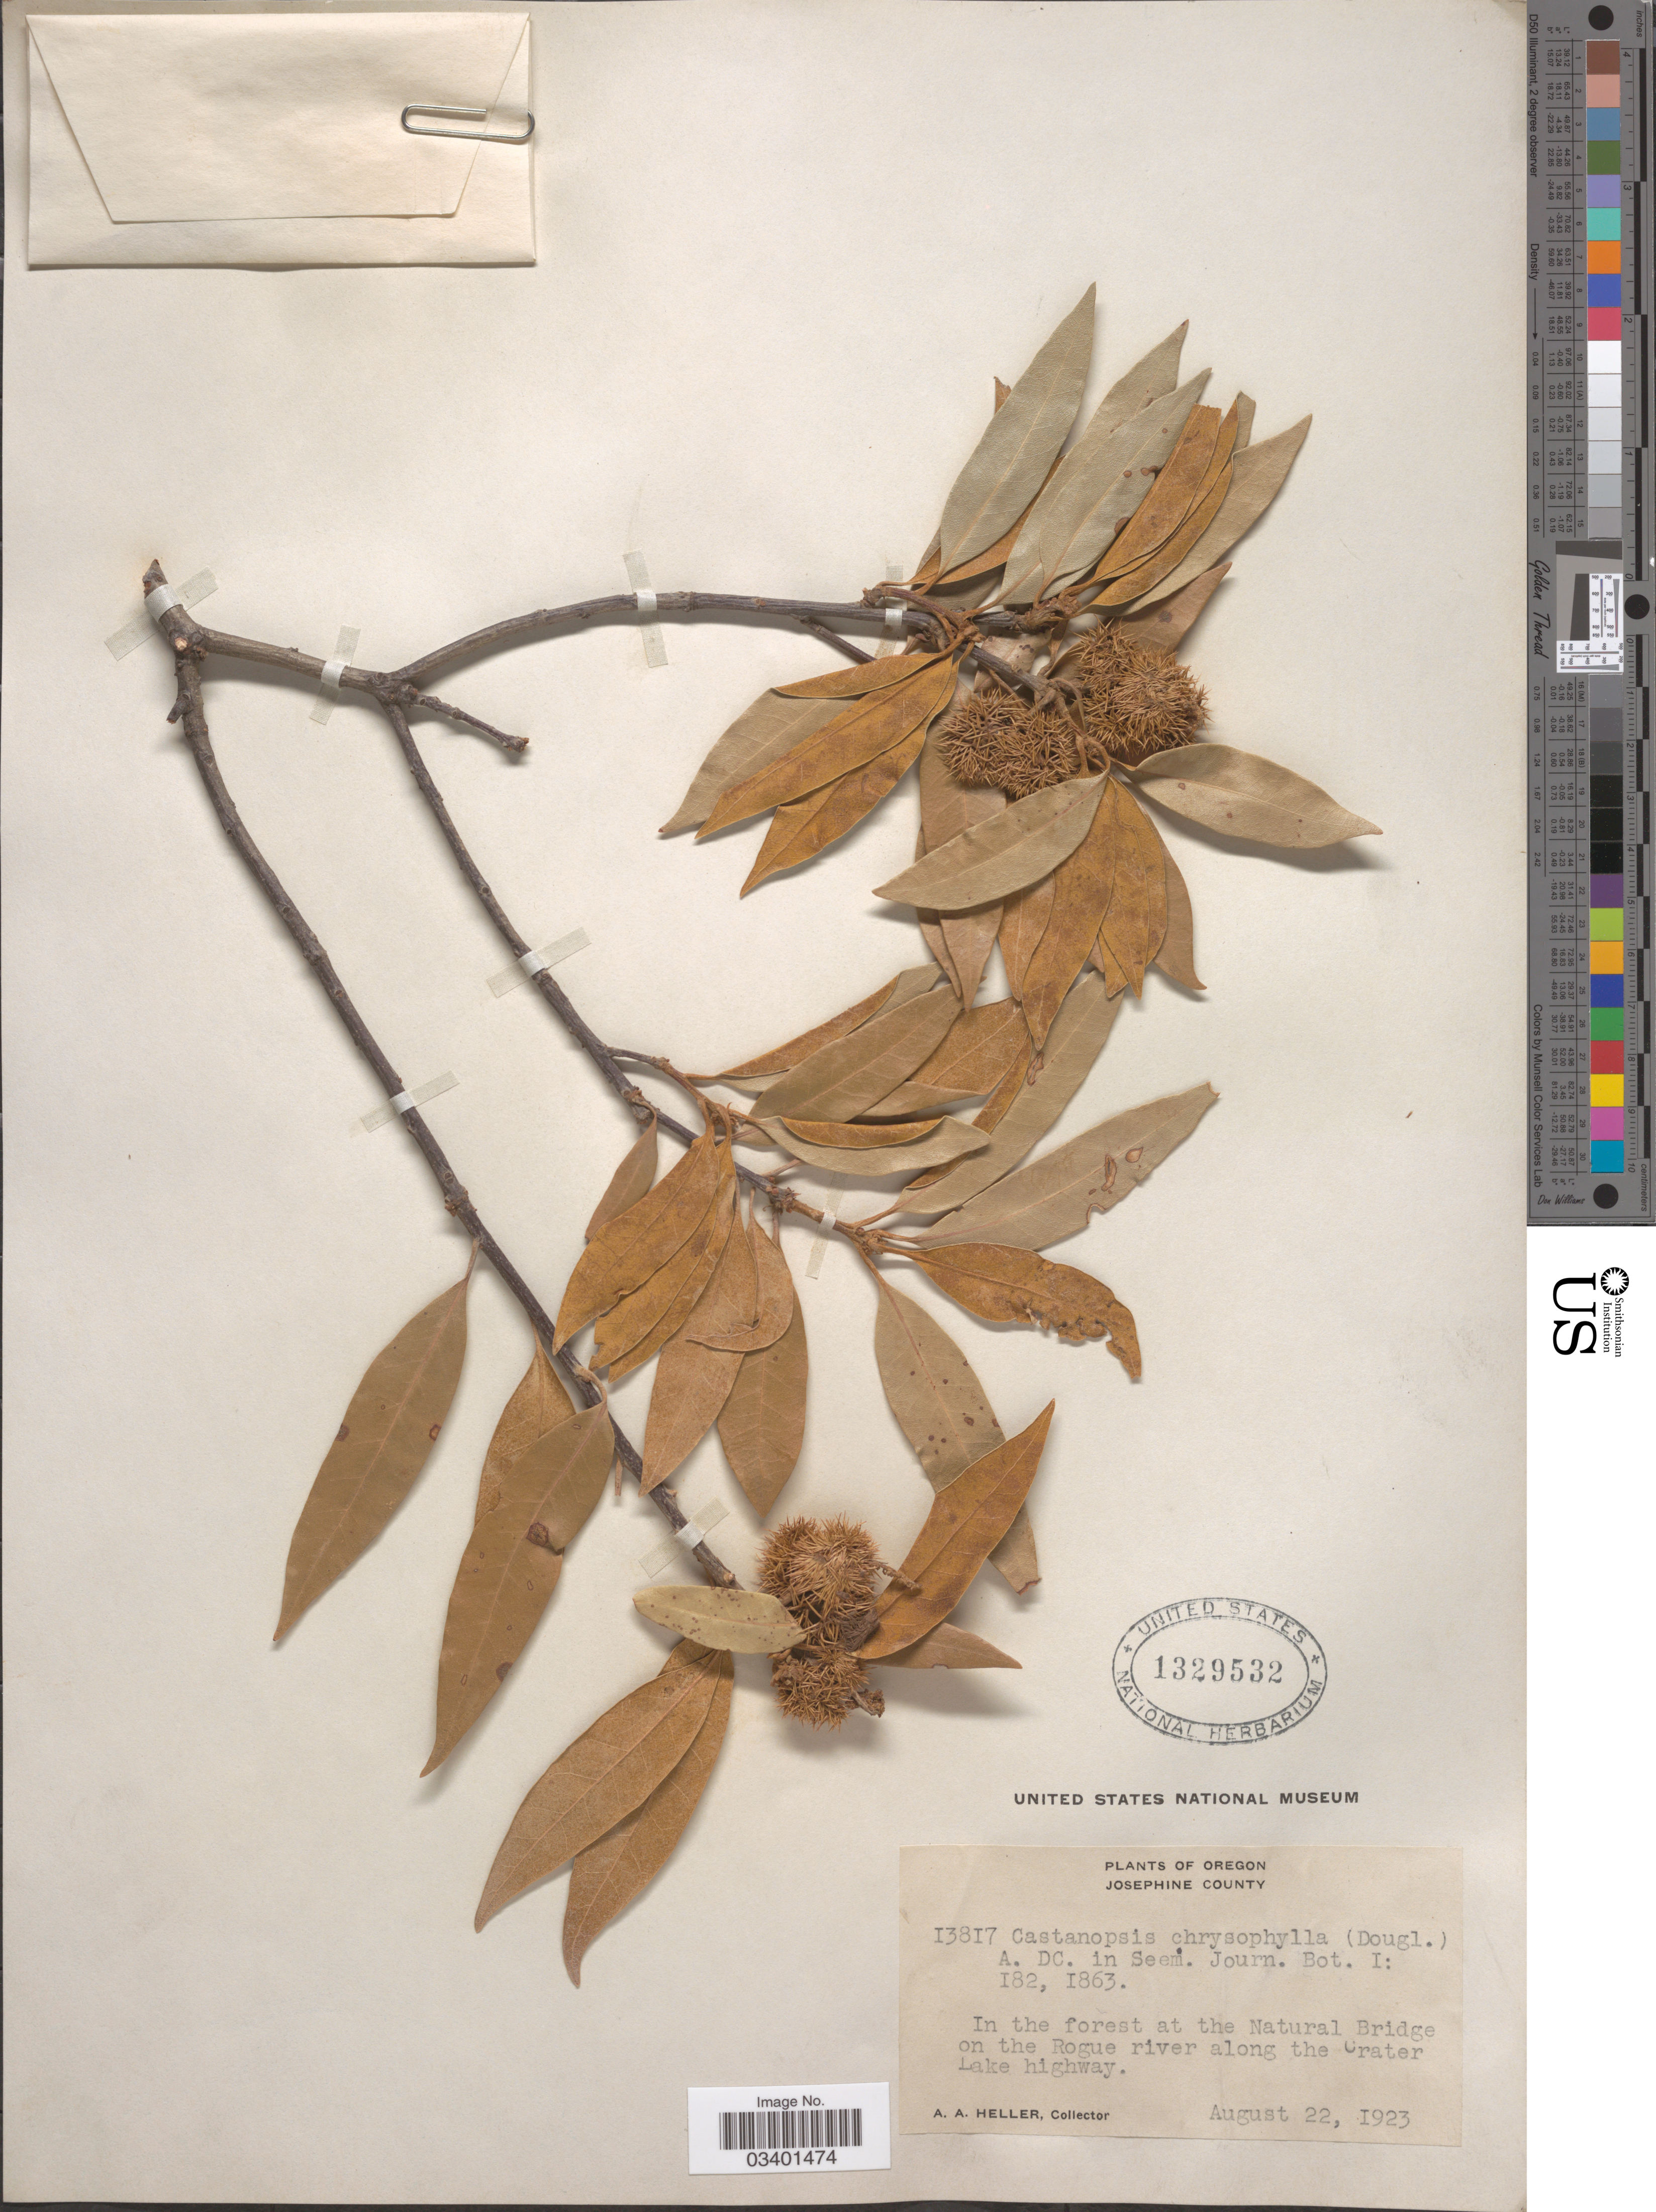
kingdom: Plantae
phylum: Tracheophyta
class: Magnoliopsida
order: Fagales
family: Fagaceae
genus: Chrysolepis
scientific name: Chrysolepis chrysophylla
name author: (Douglas ex Hook.) Hjelmq.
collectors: A. A. Heller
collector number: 13817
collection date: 1923-08-22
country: United States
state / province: Oregon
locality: Josephine County. In the forest at the Natural Bridge on the Rogue river along the Crater Lake highway.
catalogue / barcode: US 1329532